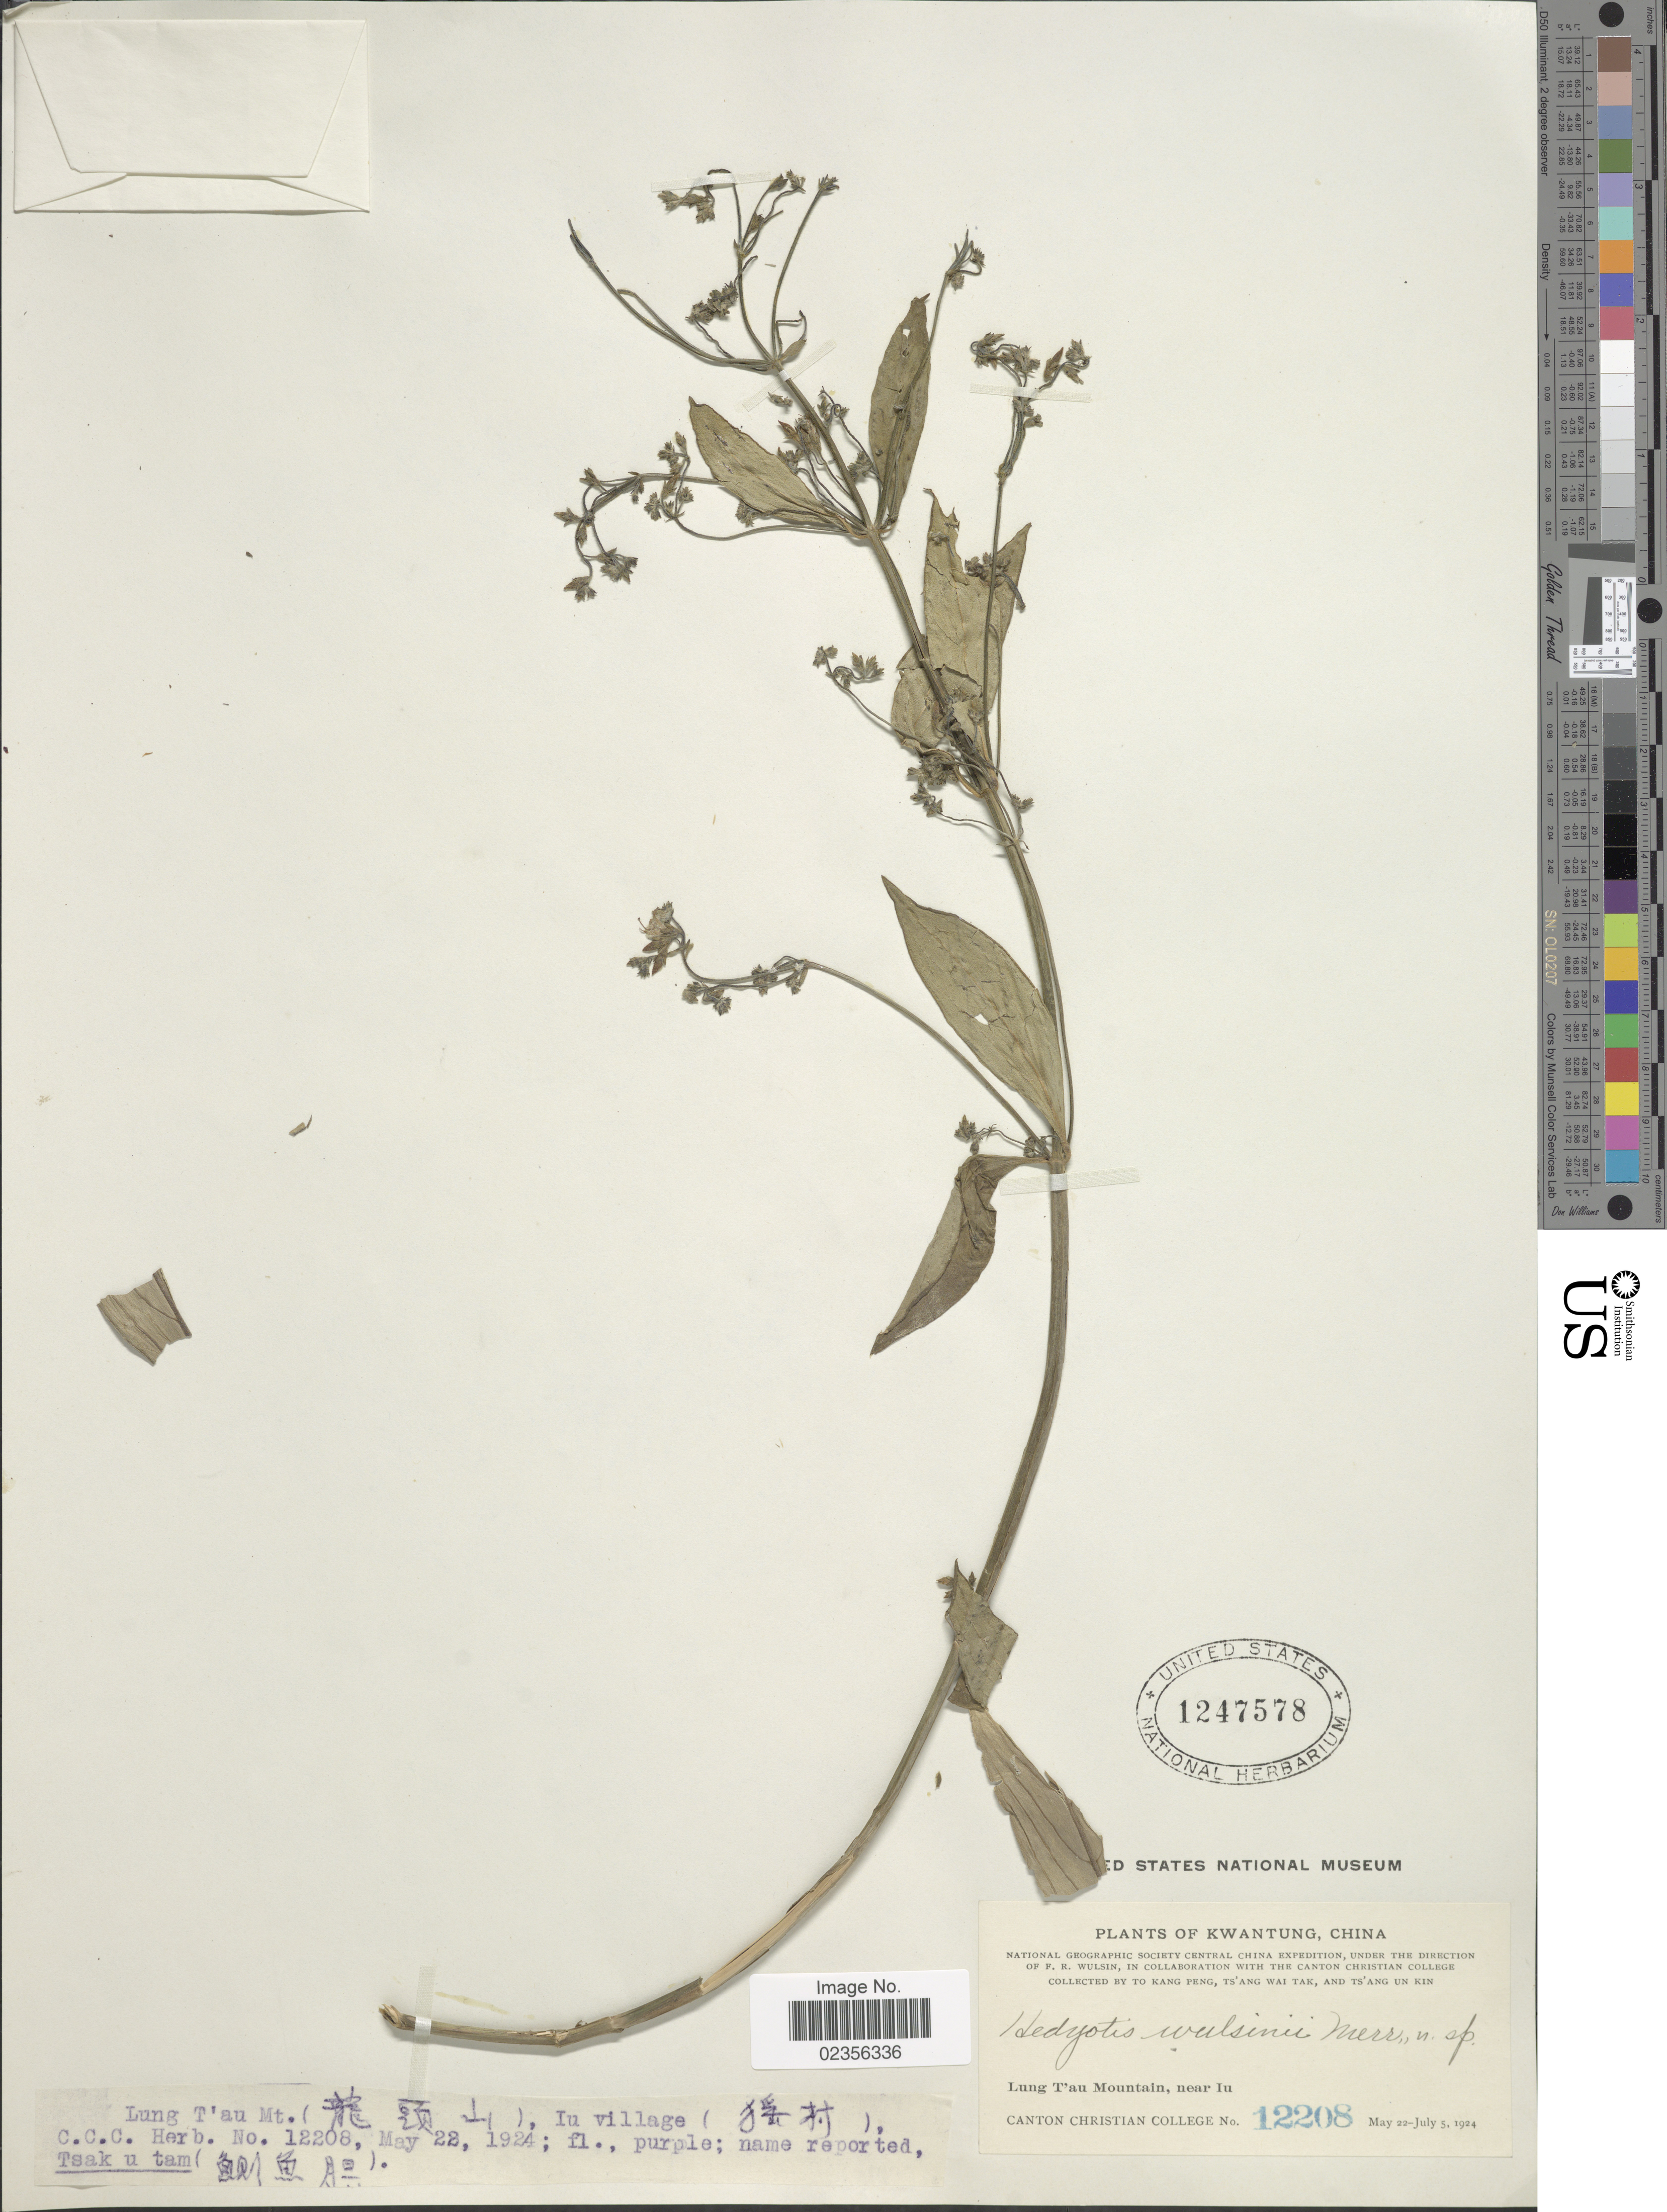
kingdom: Plantae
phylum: Tracheophyta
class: Magnoliopsida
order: Gentianales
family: Rubiaceae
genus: Hedyotis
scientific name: Hedyotis wulsinii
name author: Merr.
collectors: Canton Christian College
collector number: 12208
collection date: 1924-05-22/1924-07-05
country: China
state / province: Guangdong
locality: Kwangtung, China, Lung T'au Mountain, near Iu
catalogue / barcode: US 1247578